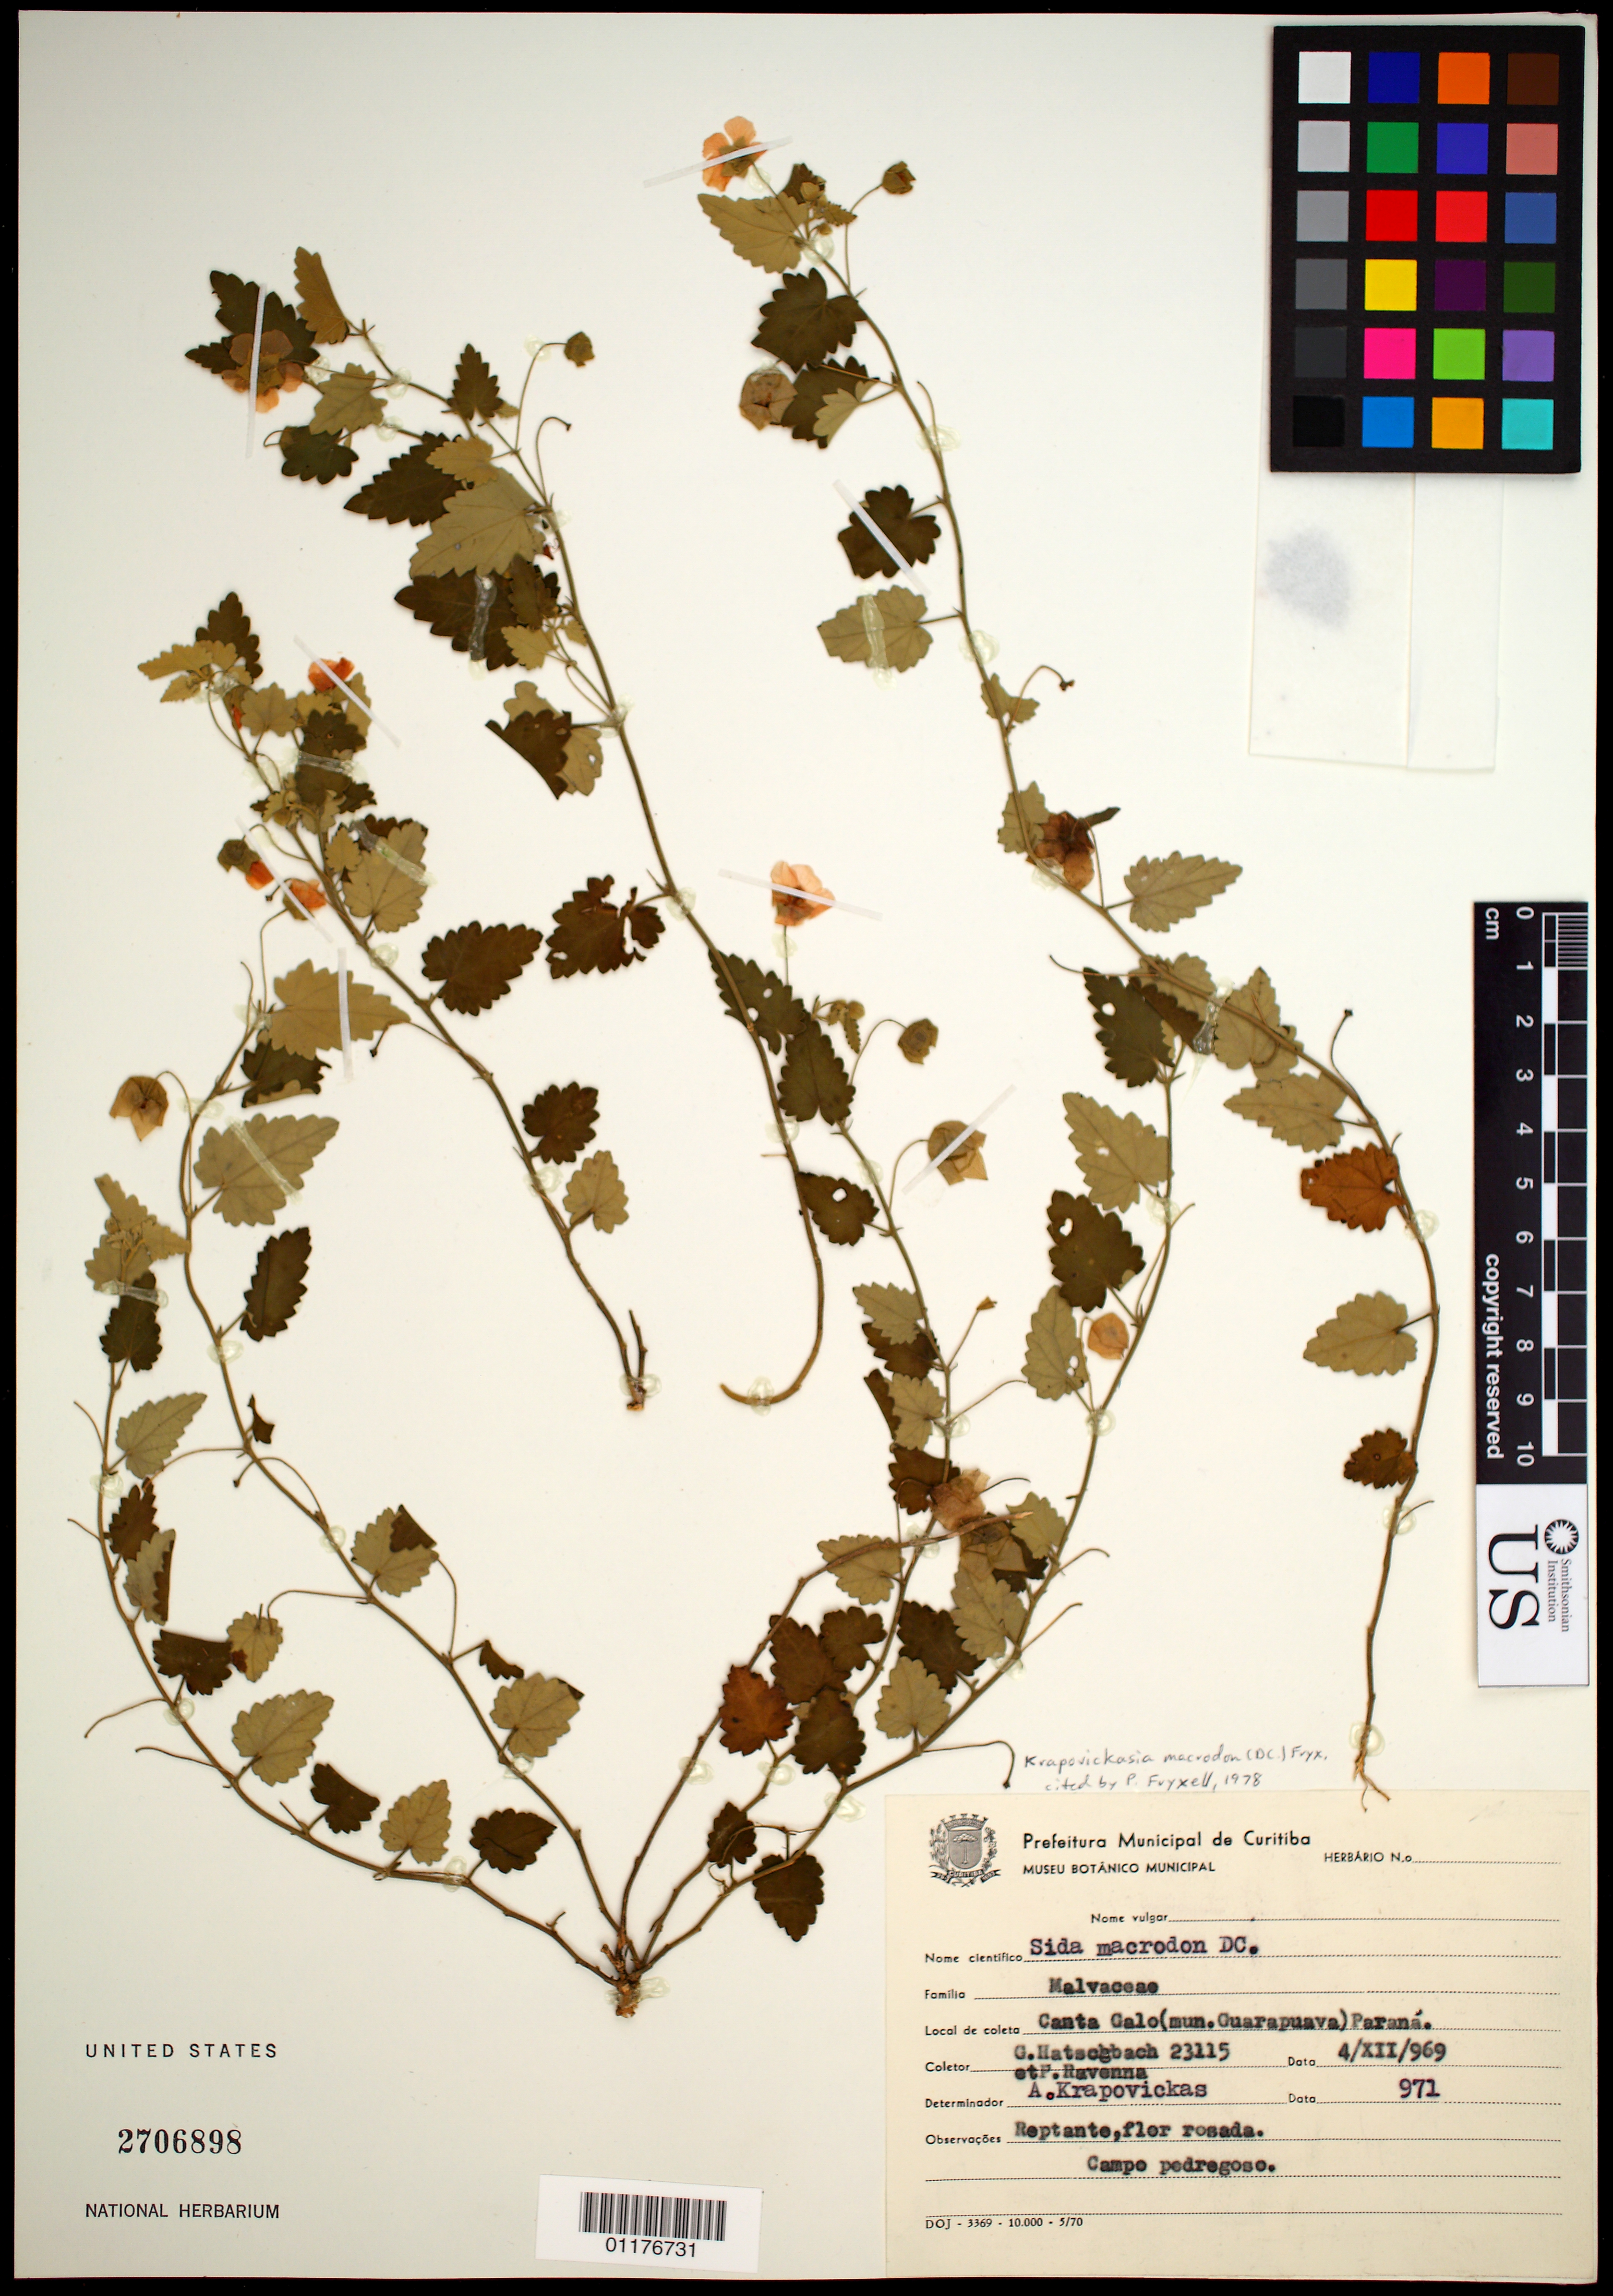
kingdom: Plantae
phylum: Tracheophyta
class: Magnoliopsida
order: Malvales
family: Malvaceae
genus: Krapovickasia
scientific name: Krapovickasia macrodon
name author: (DC.) Fryxell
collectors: G. Hatschbach & P. Ravenna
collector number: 971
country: Brazil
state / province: Paraná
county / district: Guarapuava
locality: Canta Galo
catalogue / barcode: US 2706898